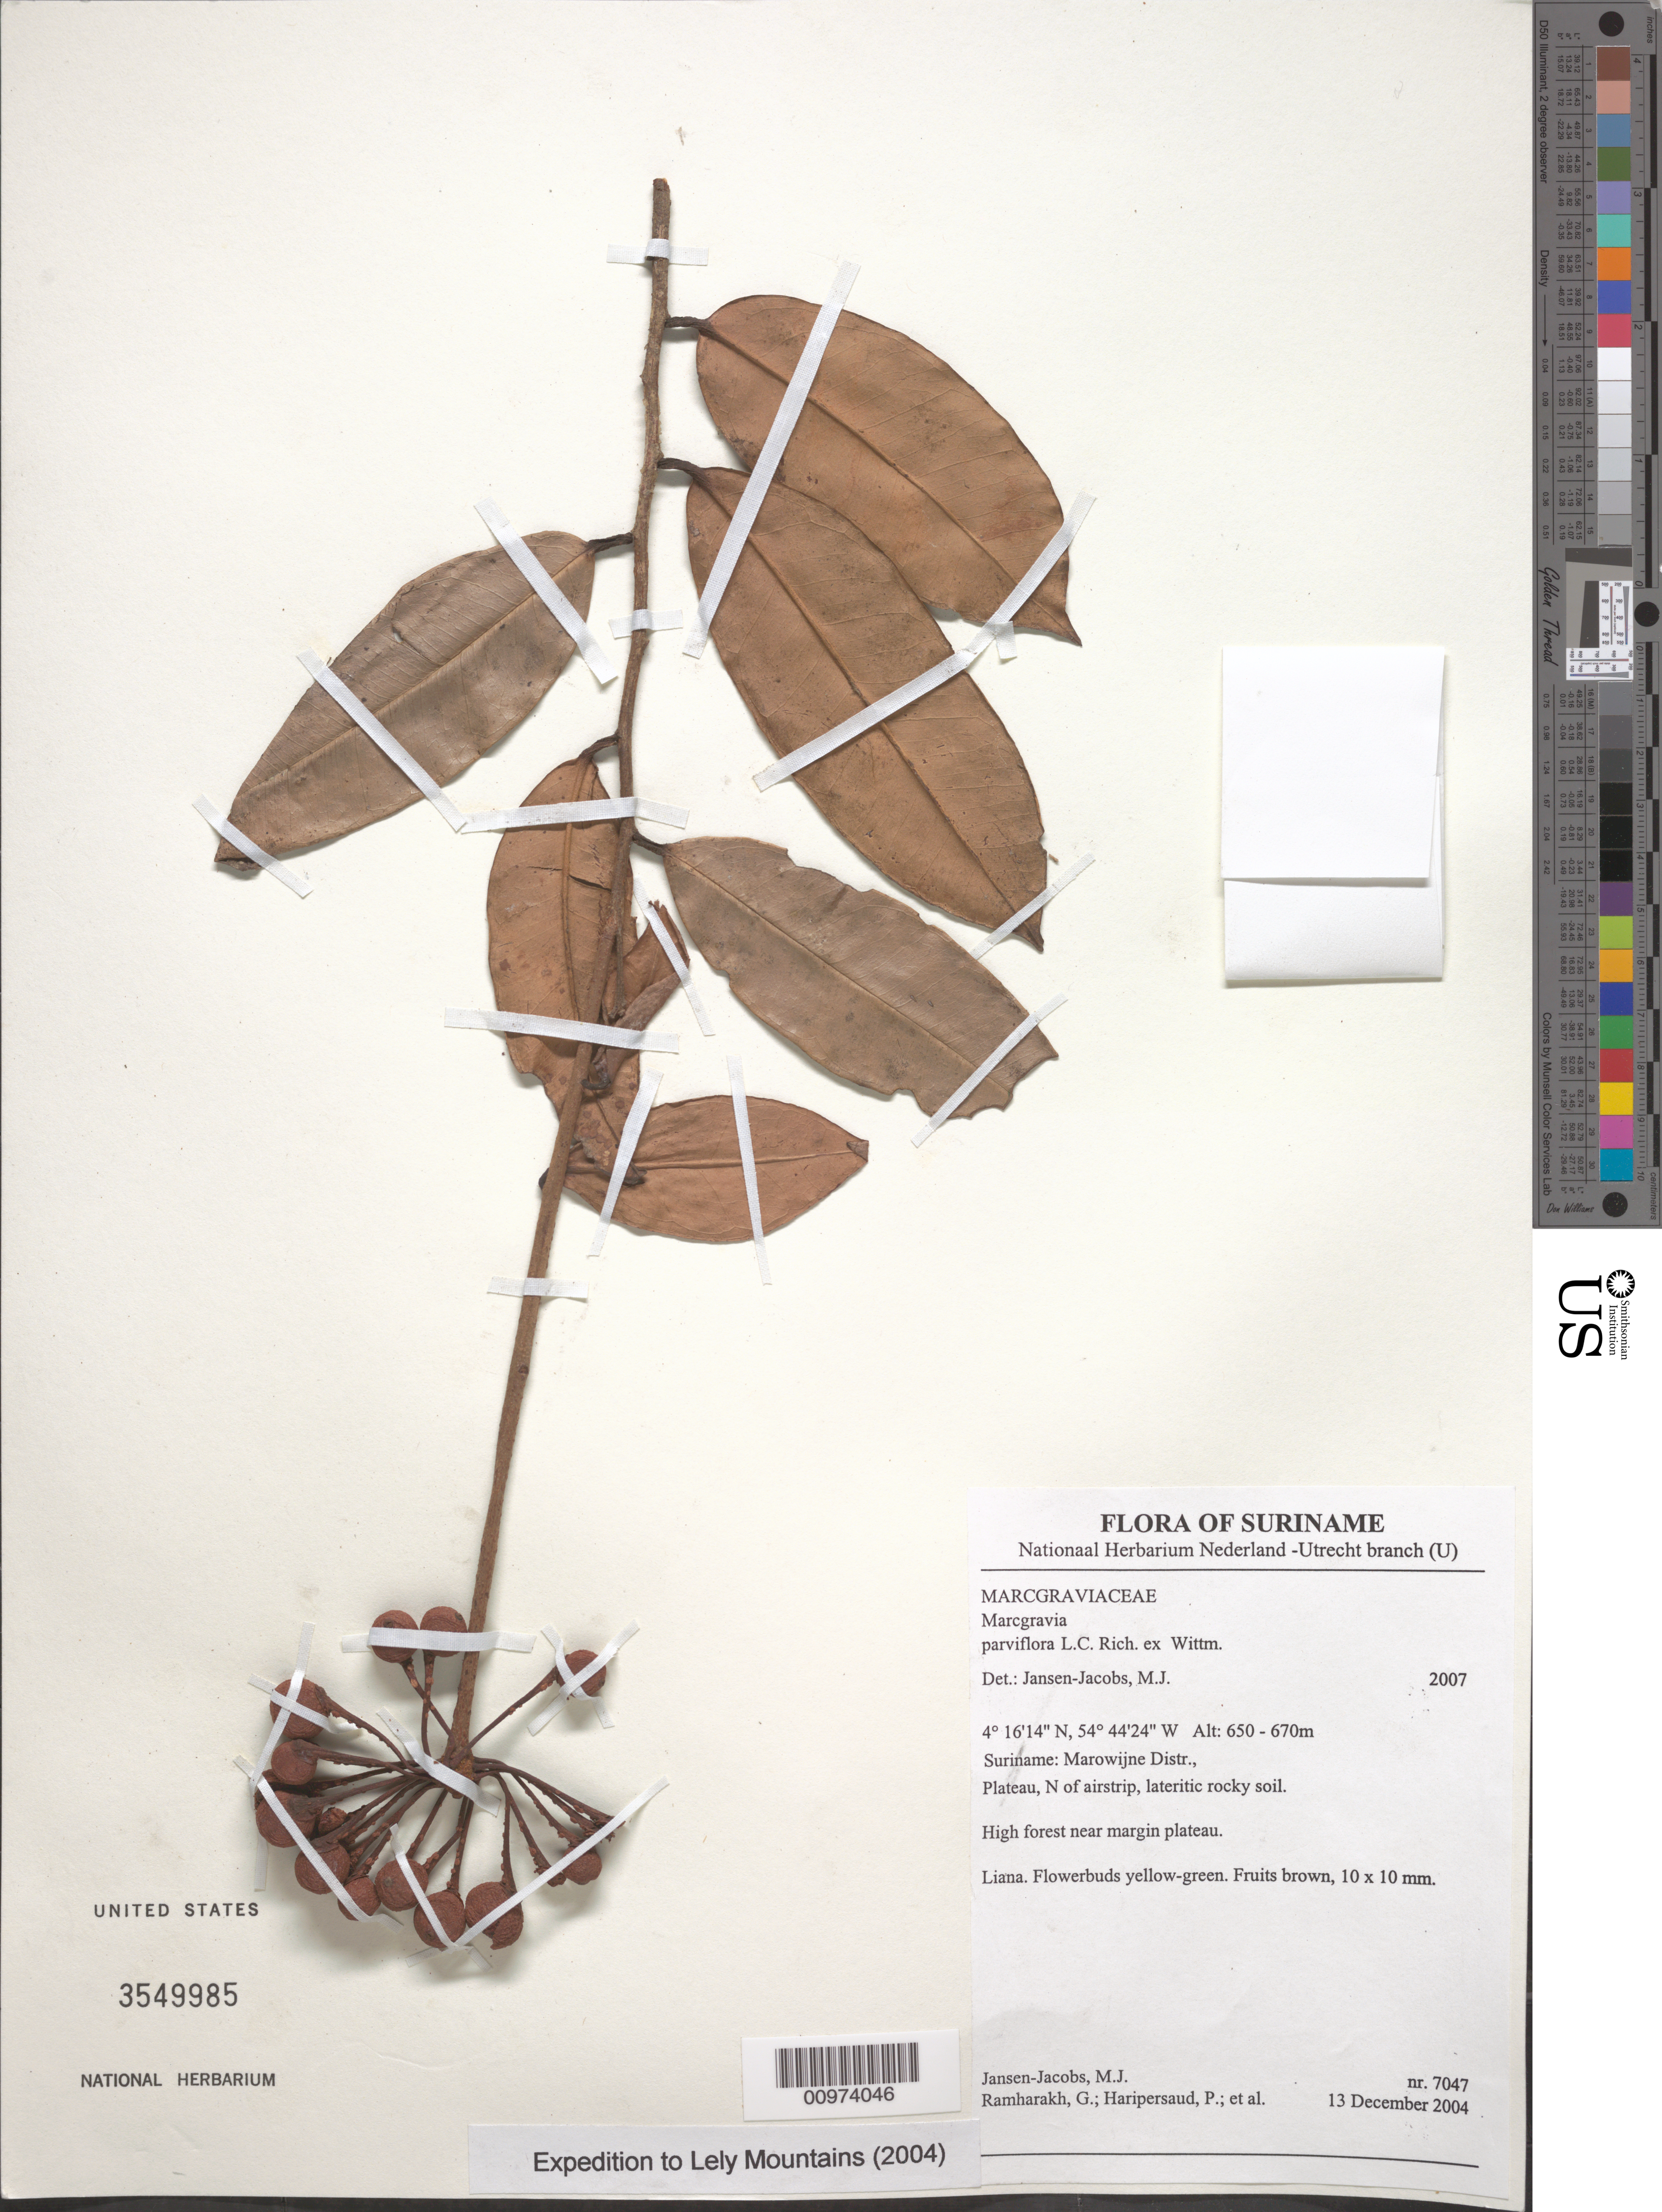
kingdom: Plantae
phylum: Tracheophyta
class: Magnoliopsida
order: Ericales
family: Marcgraviaceae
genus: Marcgravia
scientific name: Marcgravia parviflora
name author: Rich. ex Wittm.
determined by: Jansen-Jacobs, M. J., (U), Nationaal Herbarium Nederland, Utrecht University branch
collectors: M. J. Jansen-Jacobs et al.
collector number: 7047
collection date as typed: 13-Dec-04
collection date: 2004-12-13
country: Suriname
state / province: Marowijne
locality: Marowijne Distr., Plateau, N of airstrip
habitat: Lateritic rocky soil. High forest near margin plateau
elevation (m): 650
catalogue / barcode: US 3549985